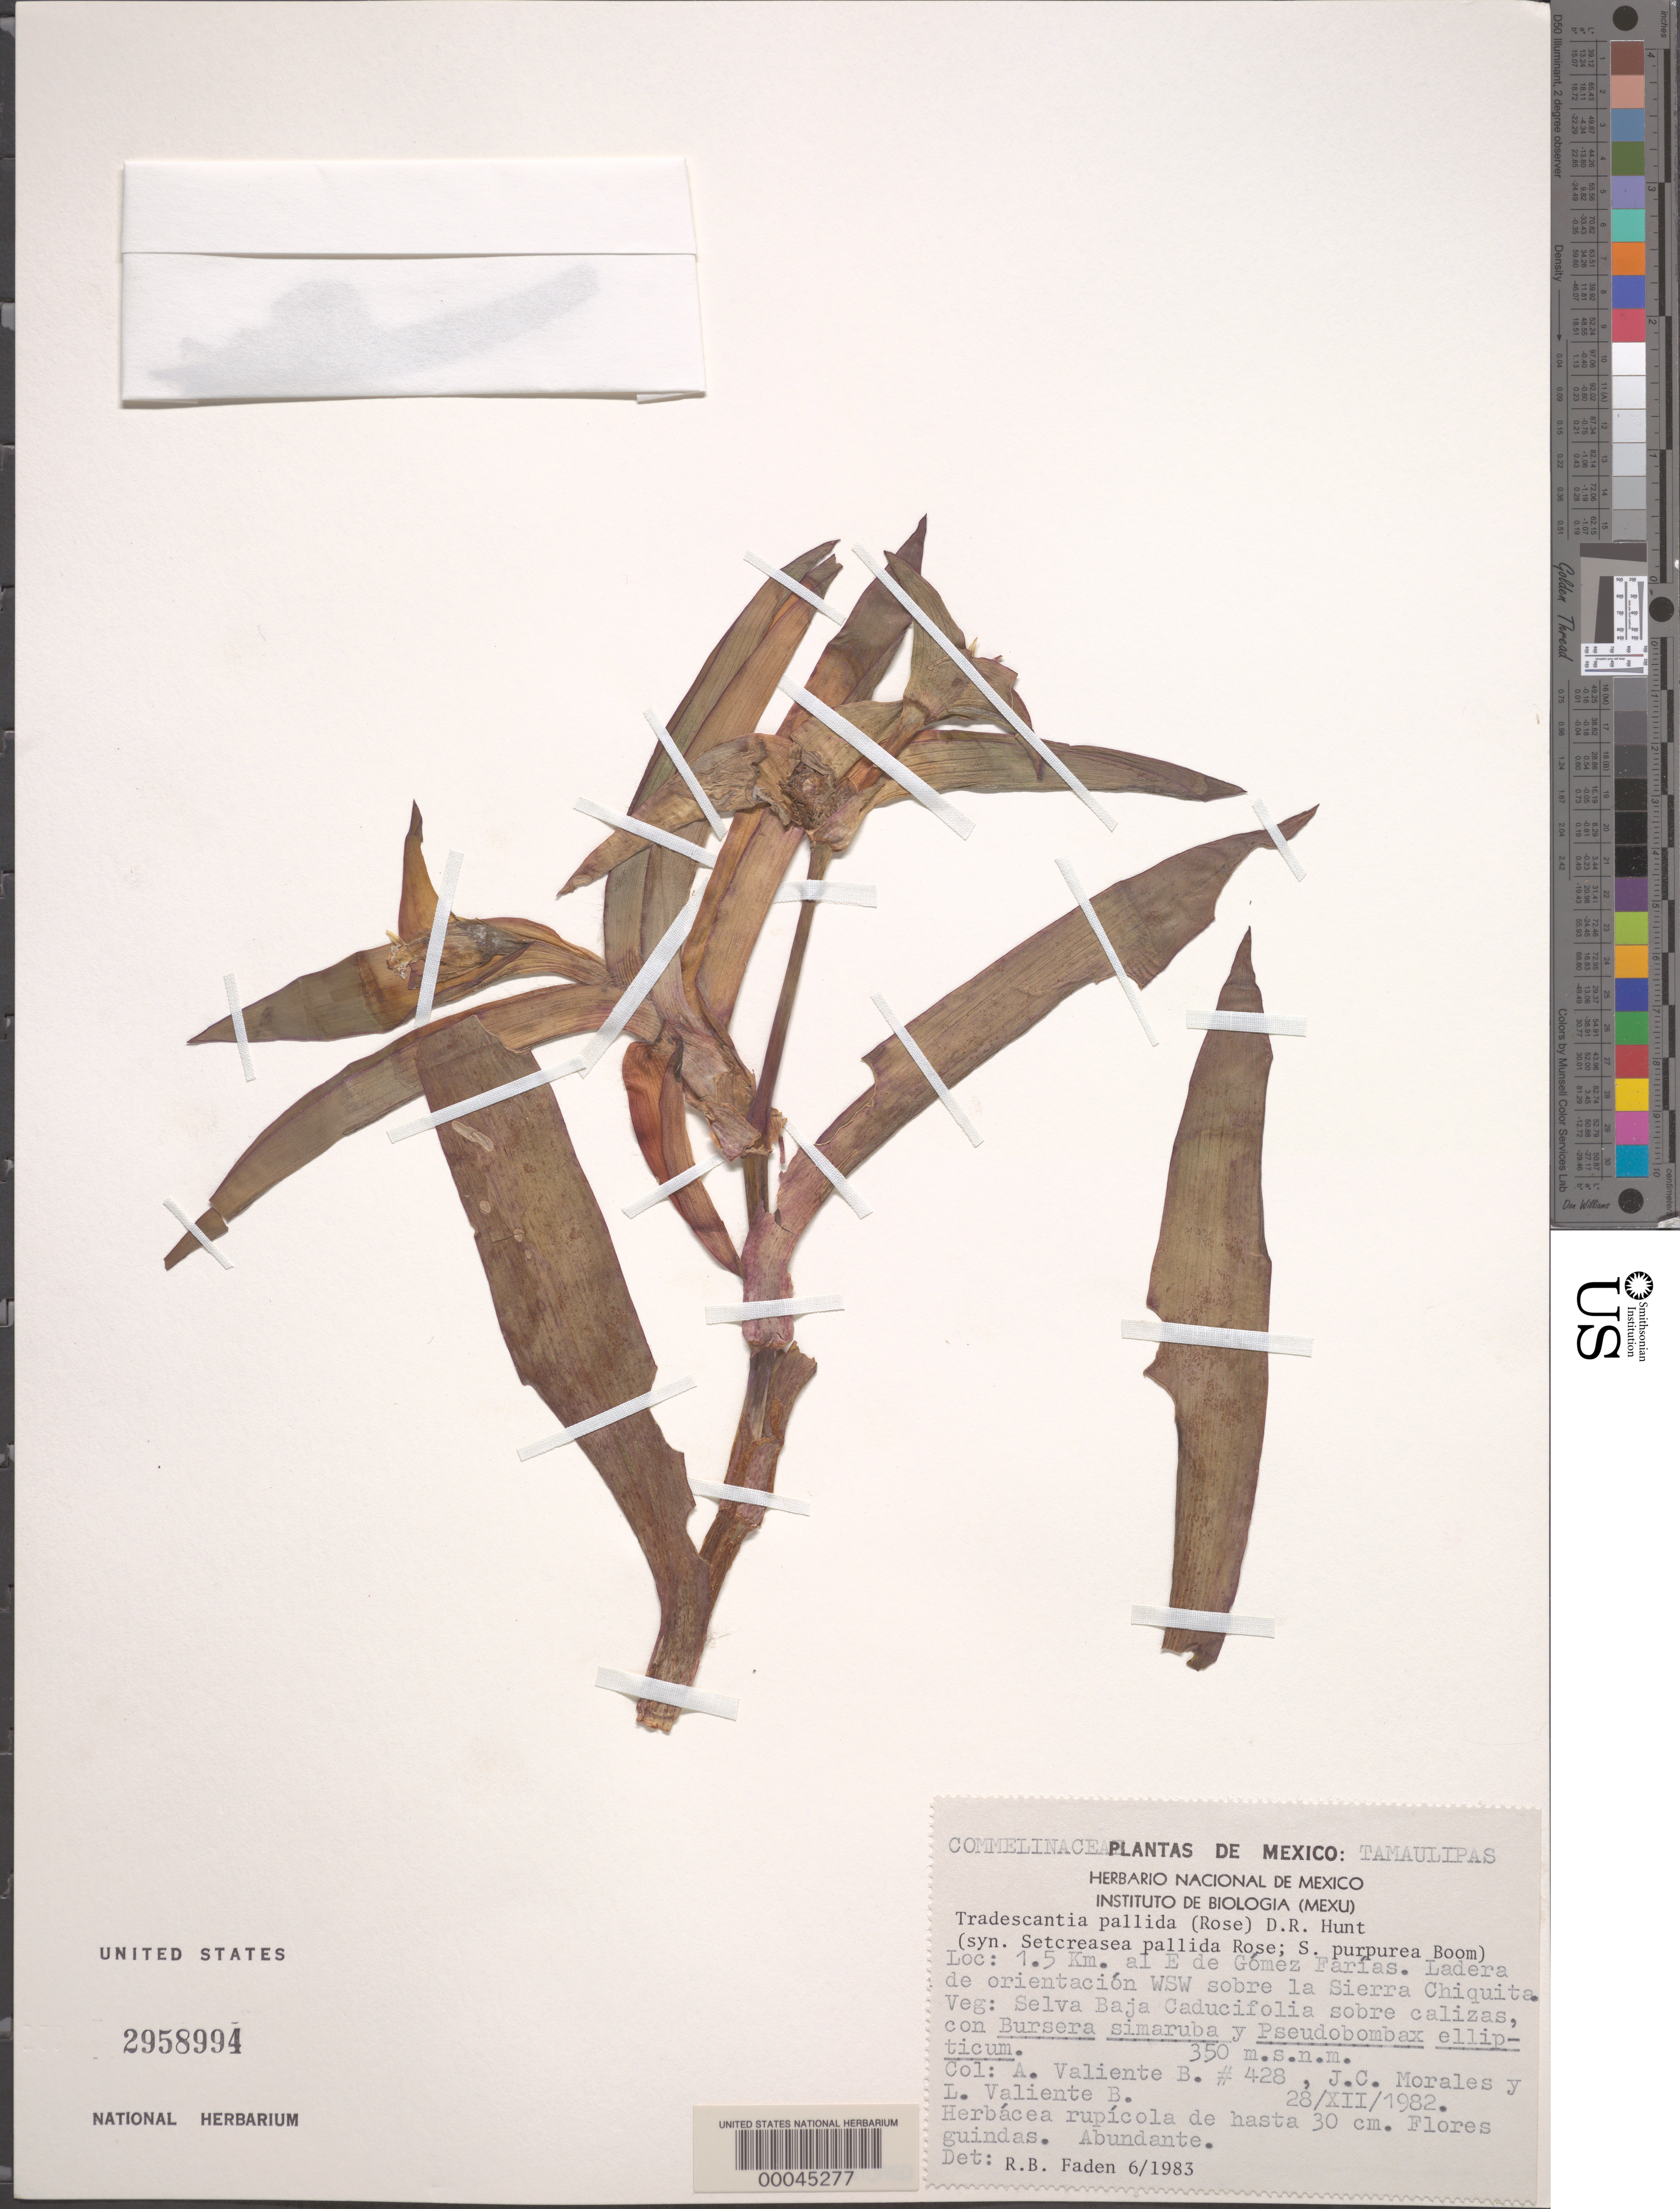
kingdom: Plantae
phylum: Tracheophyta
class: Liliopsida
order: Commelinales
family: Commelinaceae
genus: Tradescantia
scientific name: Tradescantia pallida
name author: (Rose) D.R. Hunt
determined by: Faden, Robert B., (US), Smithsonian Institution - National Museum of Natural History (UNITED STATES)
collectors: A. Valiente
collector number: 428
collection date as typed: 28 Dec 1982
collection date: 1982-12-28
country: Mexico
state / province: Tamaulipas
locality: E of Gomez Farias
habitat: Thicket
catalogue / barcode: US 2958994